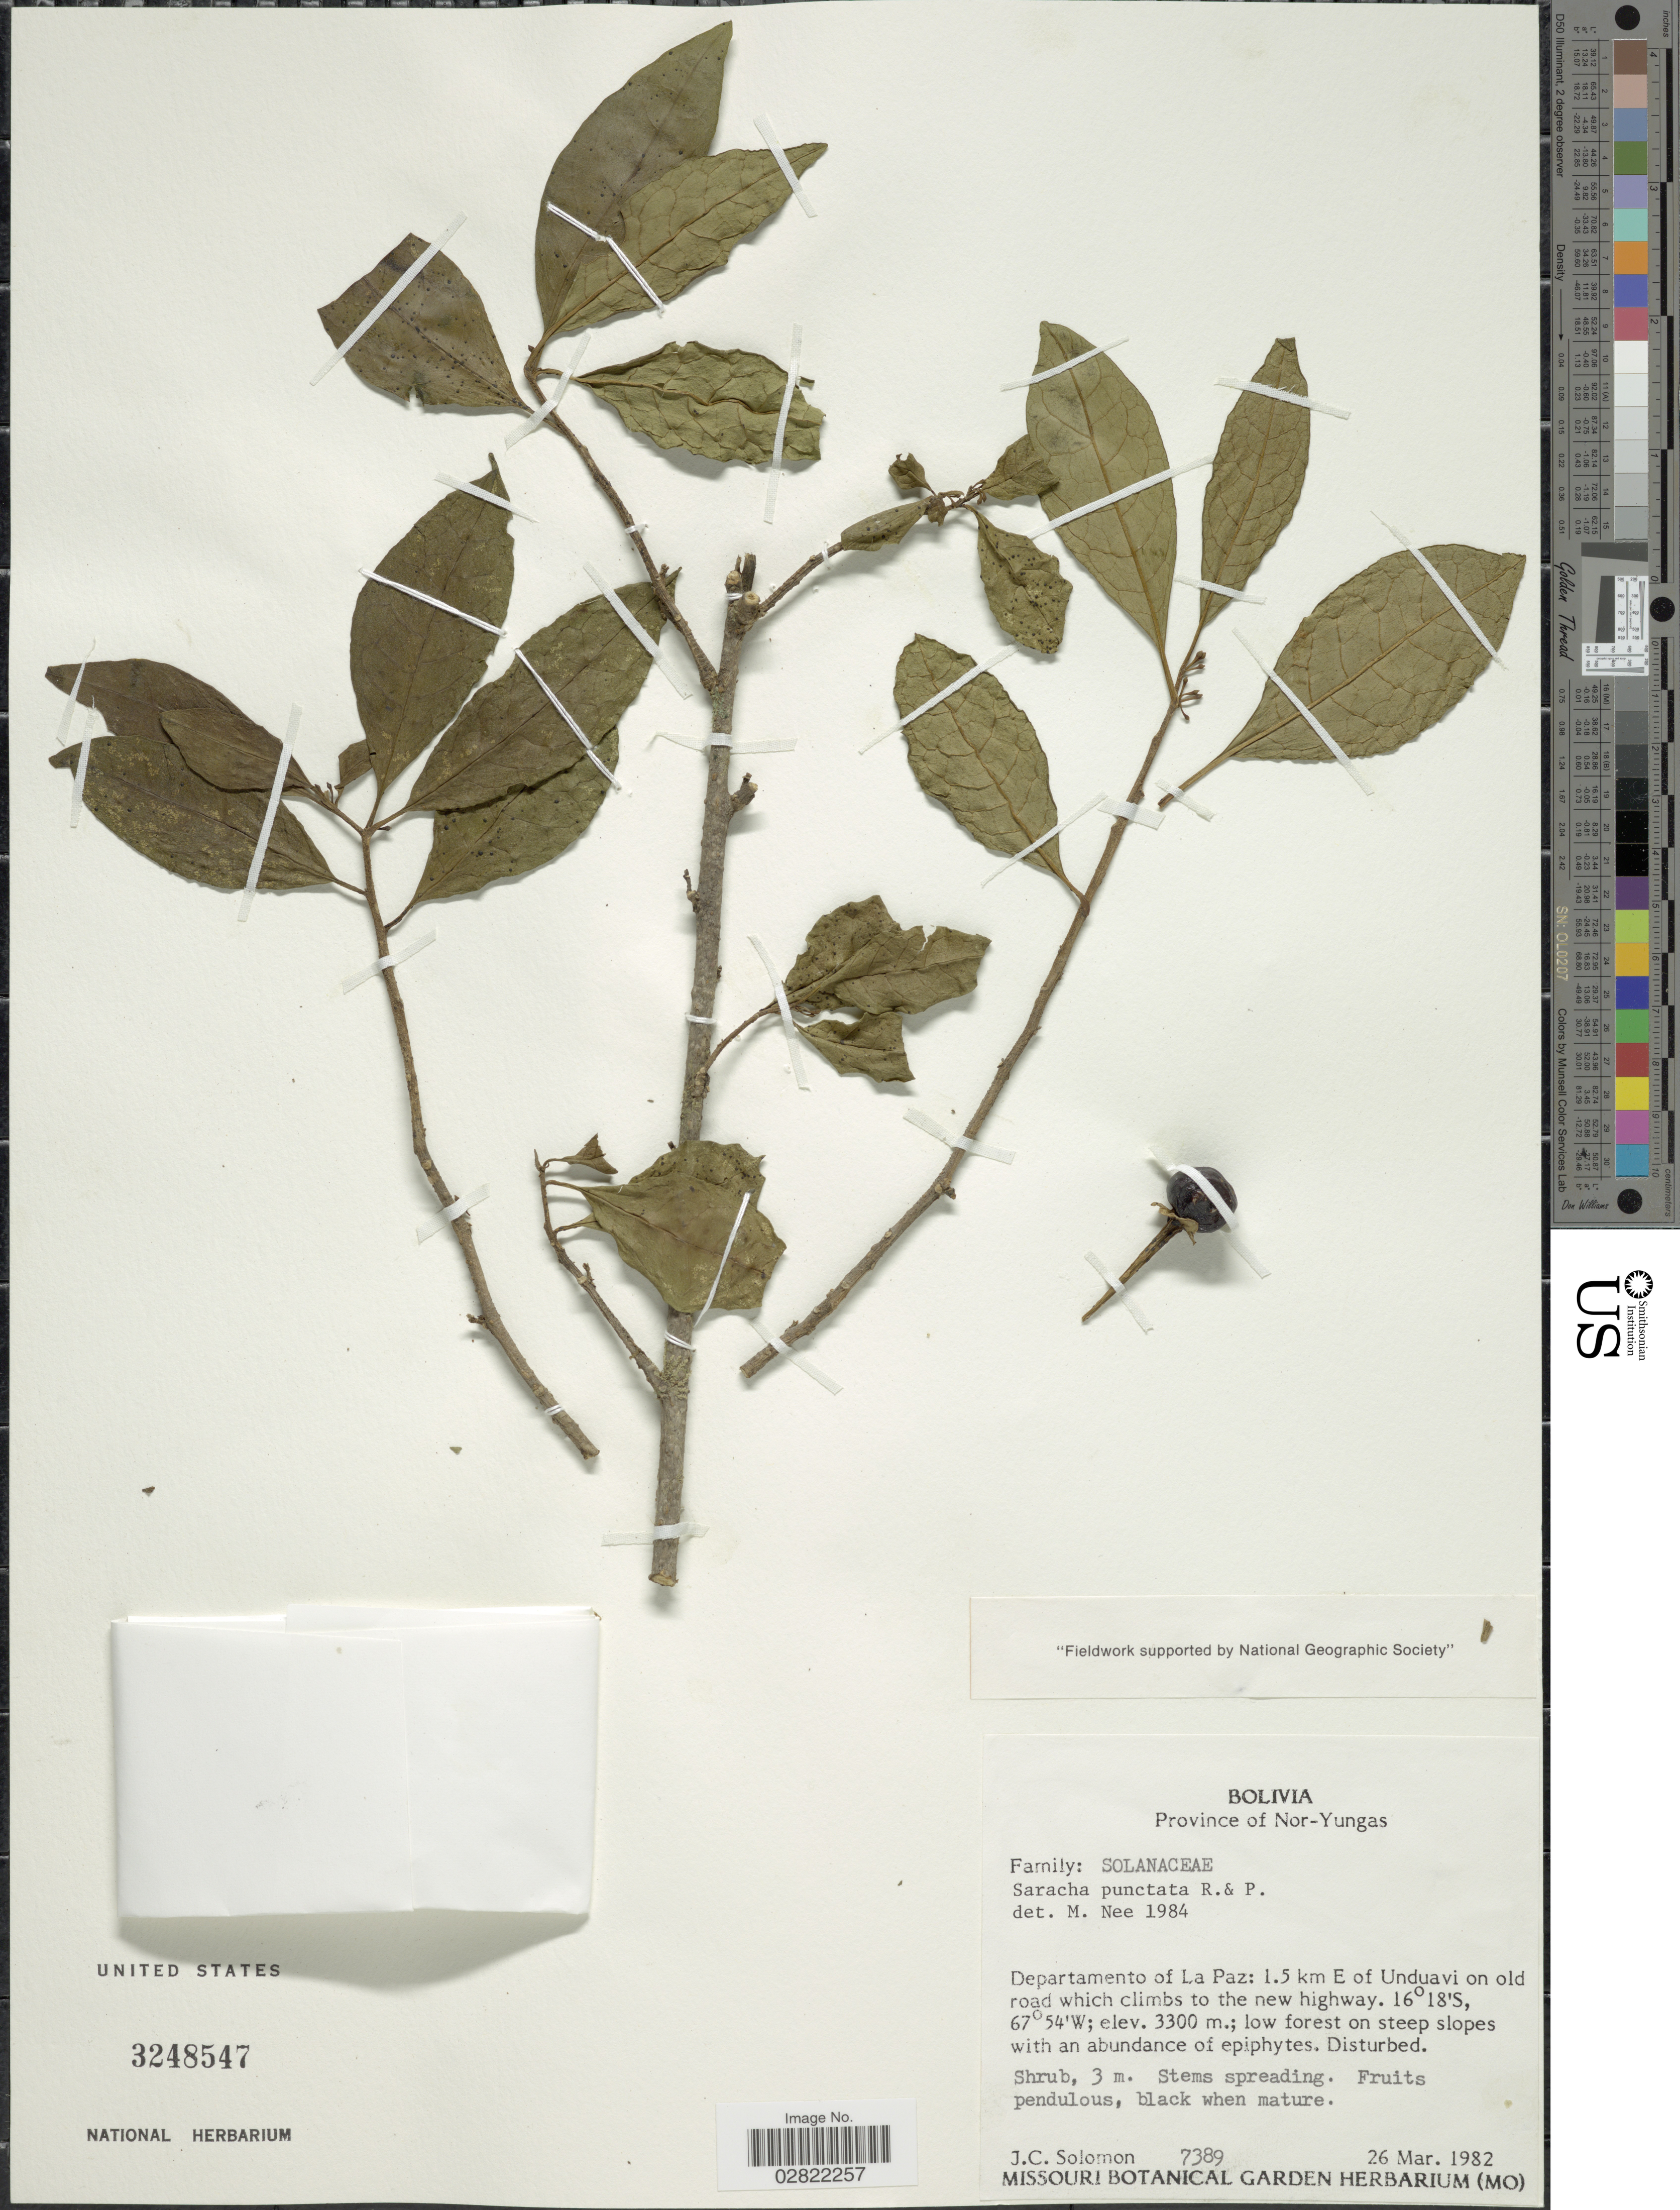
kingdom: Plantae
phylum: Tracheophyta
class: Magnoliopsida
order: Solanales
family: Solanaceae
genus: Saracha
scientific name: Saracha punctata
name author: Ruiz & Pav.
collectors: J. C. Solomon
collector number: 7389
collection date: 1982-03-26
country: Bolivia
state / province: La Paz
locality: Province of Nor-Yungas, Departamento of La Paz: 1.5 km E of Unduavi on old road which climbs to the new highway.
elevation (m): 3300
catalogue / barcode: US 3248547